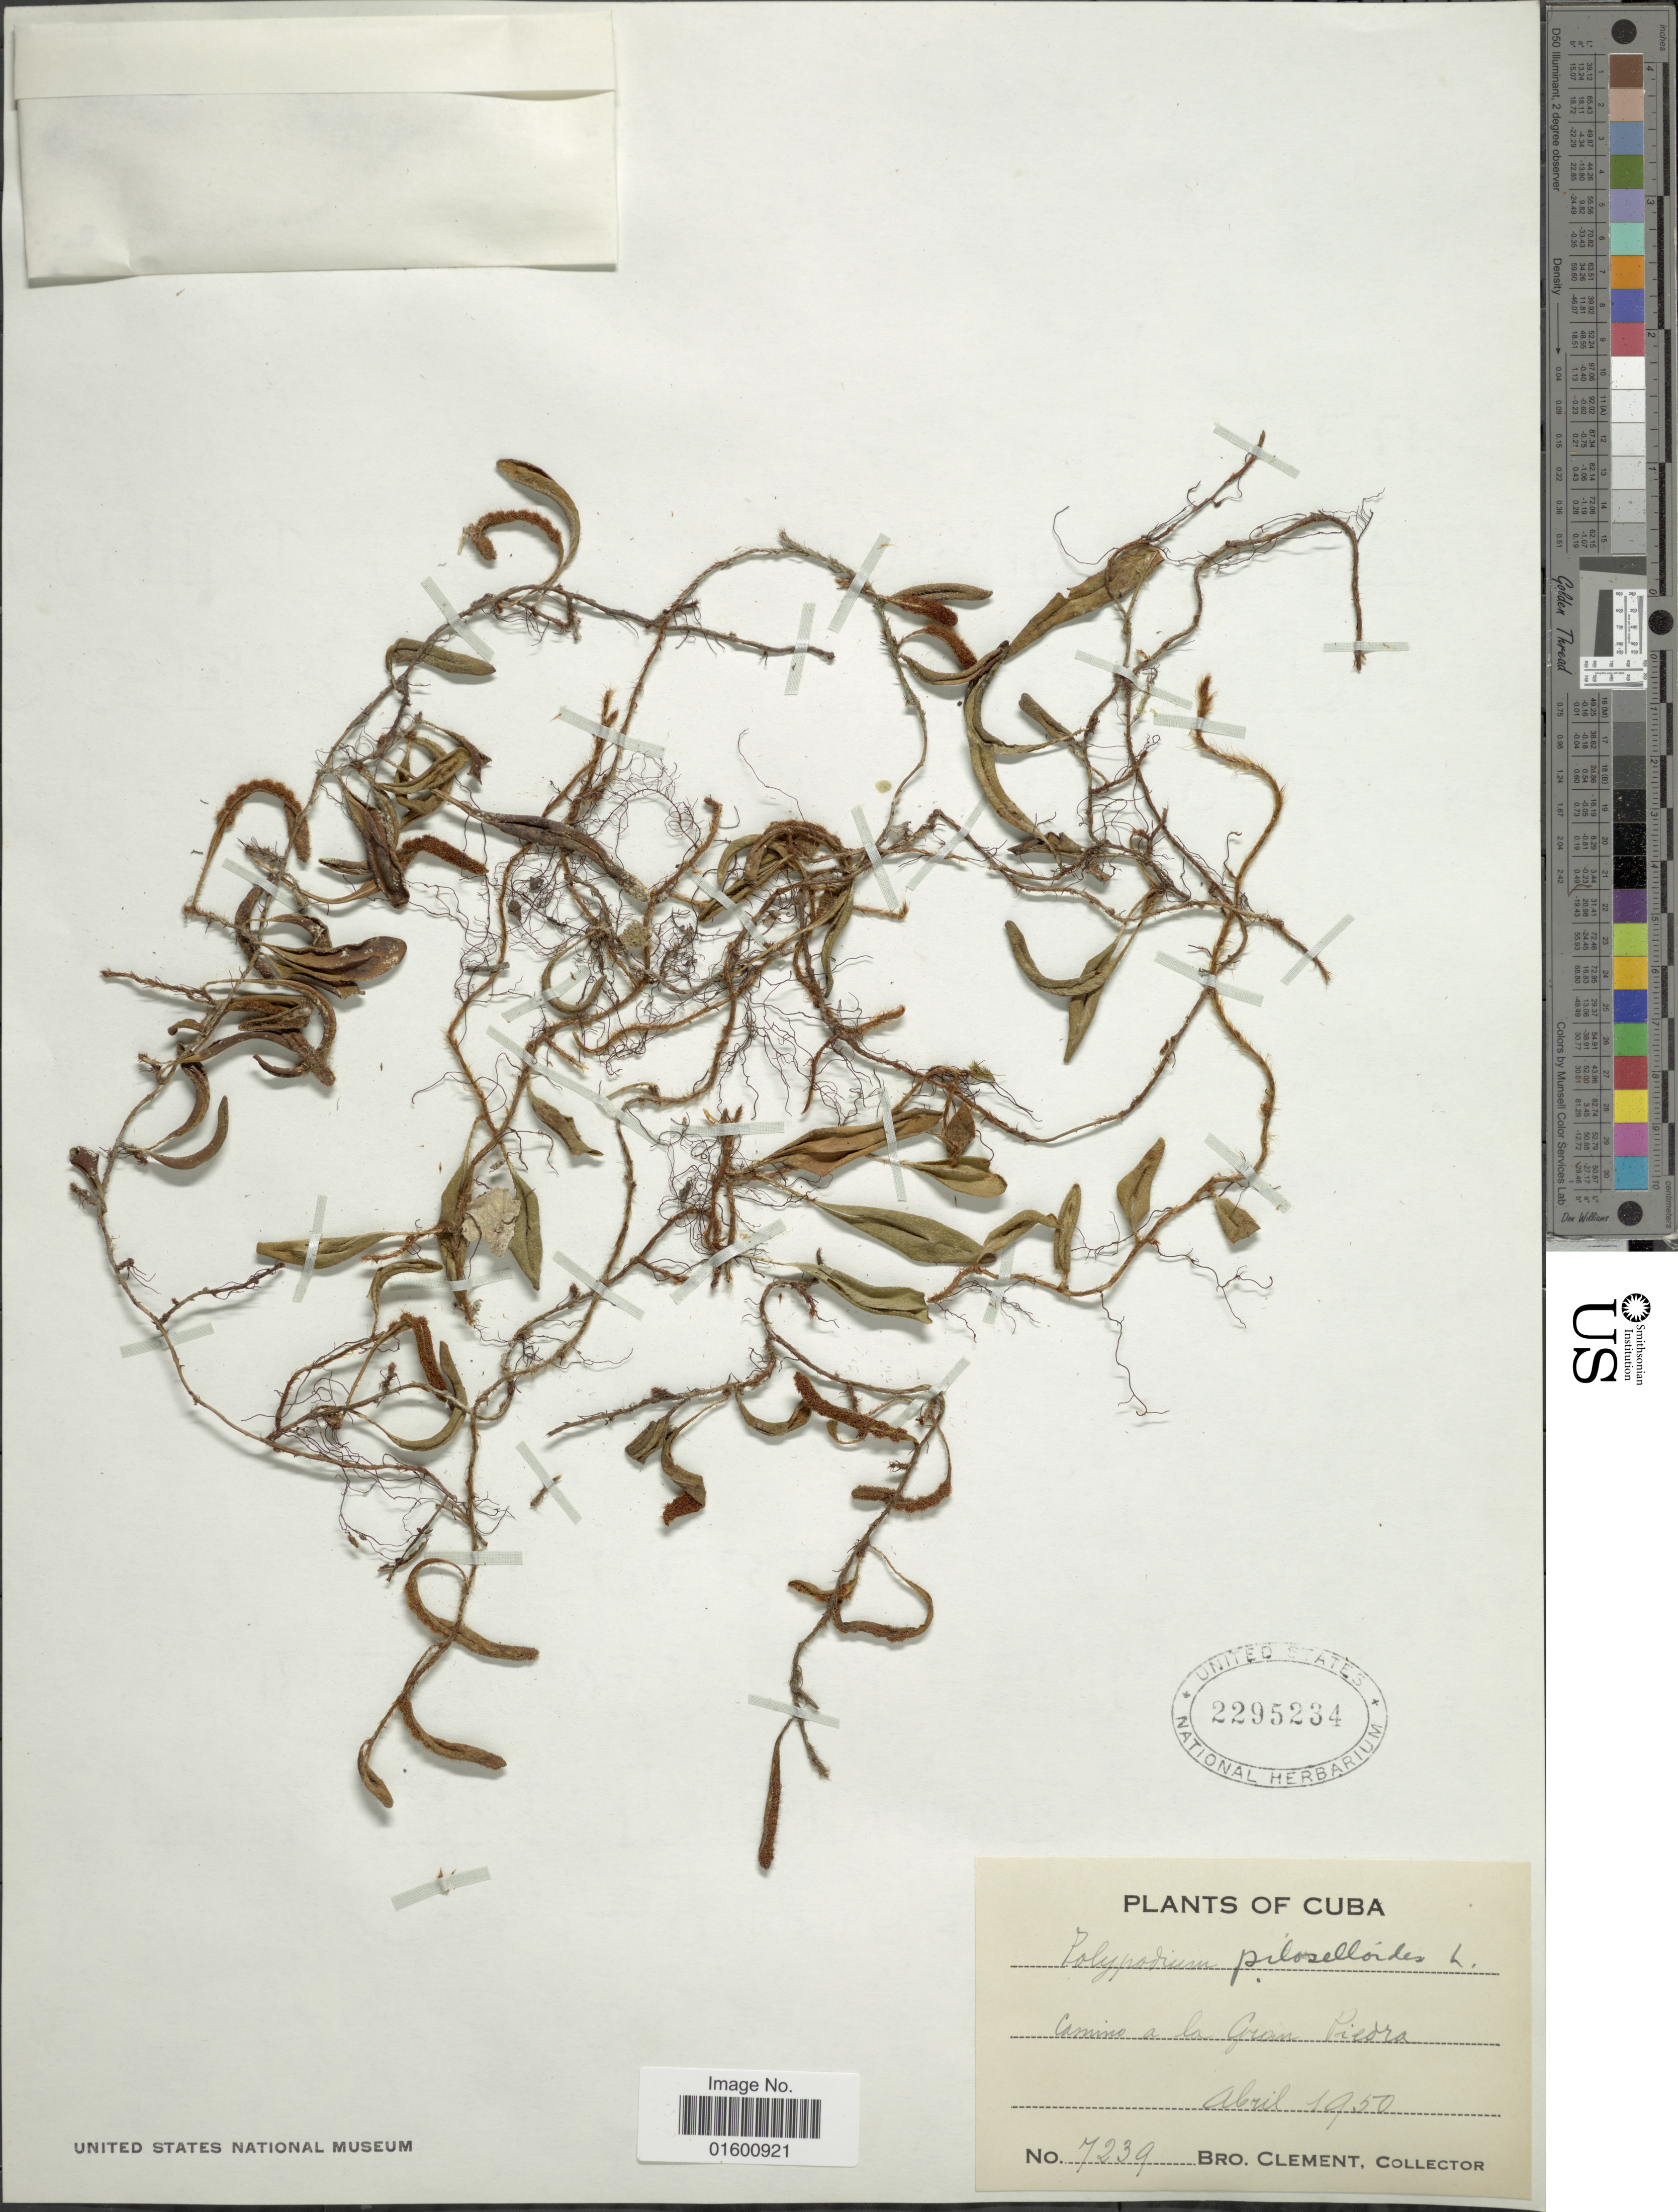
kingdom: Plantae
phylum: Tracheophyta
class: Polypodiopsida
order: Polypodiales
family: Polypodiaceae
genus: Microgramma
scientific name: Microgramma piloselloides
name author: (L.) Copel.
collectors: B. Clement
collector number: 7239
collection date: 1950-04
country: Cuba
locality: Camino a la Gran Piedra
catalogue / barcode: US 2295234